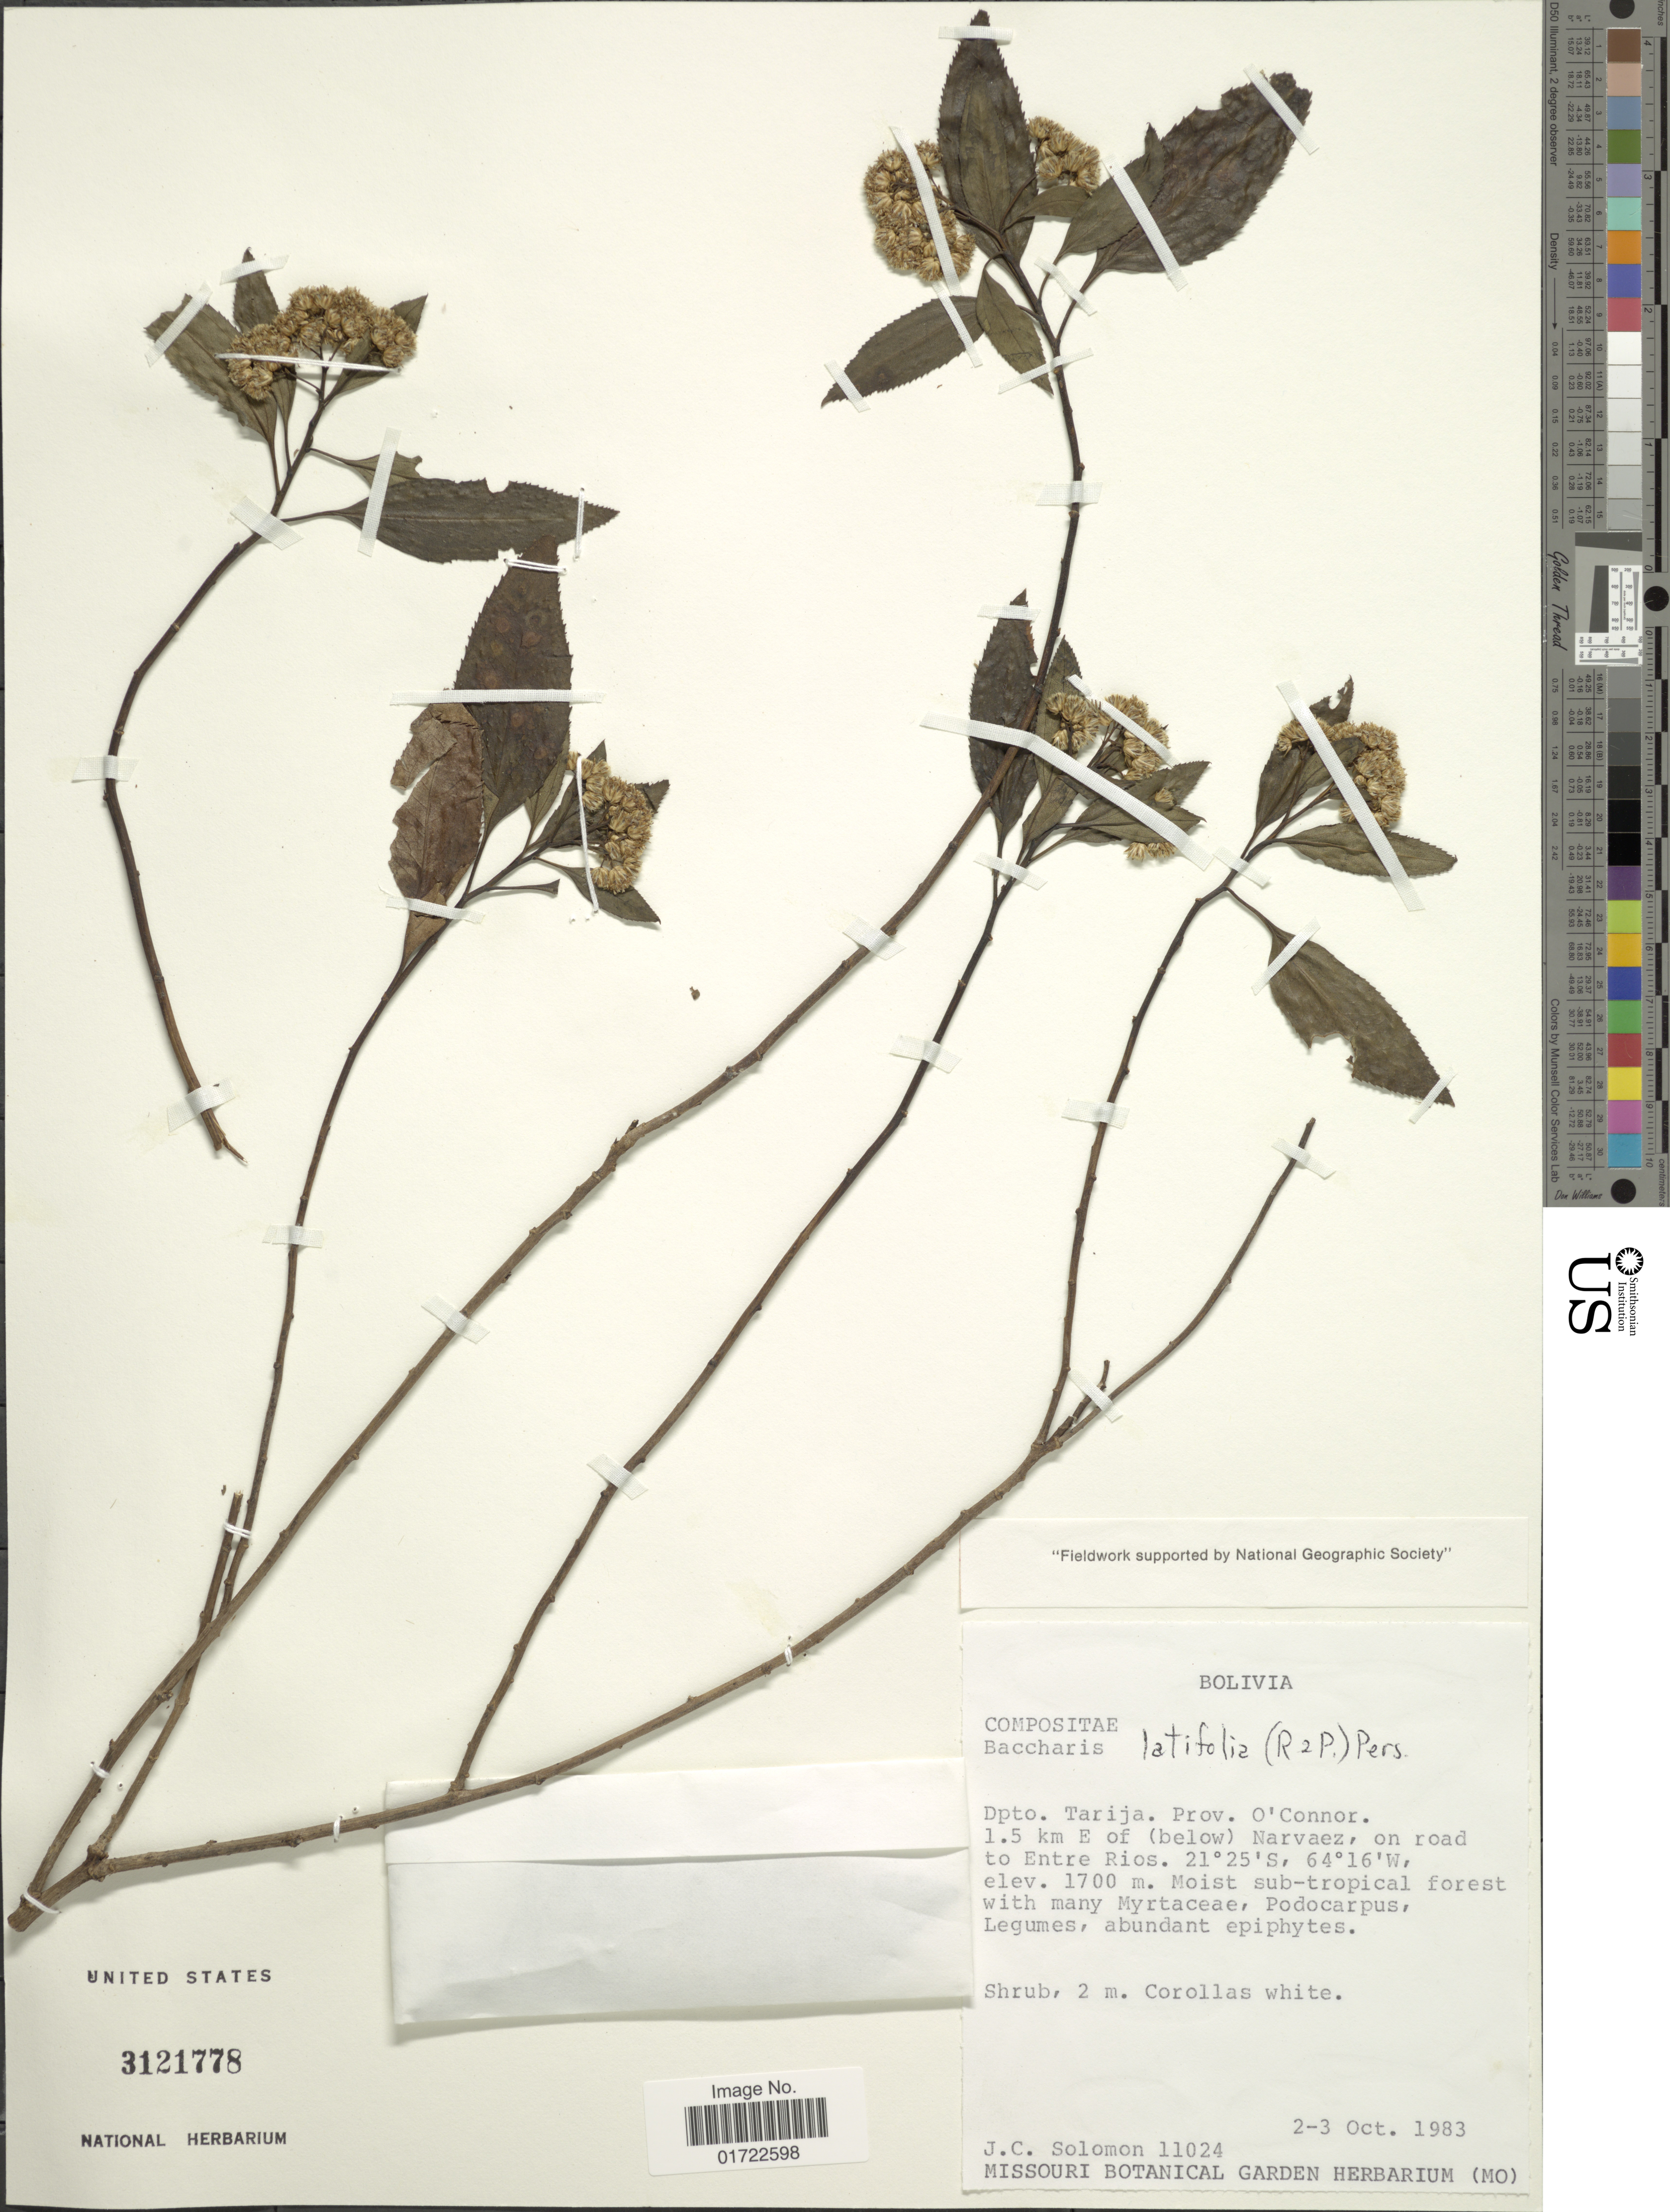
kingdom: Plantae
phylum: Tracheophyta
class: Magnoliopsida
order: Asterales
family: Asteraceae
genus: Baccharis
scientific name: Baccharis latifolia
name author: (Ruiz & Pav.) Pers.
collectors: J. C. Solomon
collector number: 11024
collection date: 1983-10-02/1983-10-03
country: Bolivia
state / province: Tarija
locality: Prov. O'Connor. 1.5 km E of (below) Narvaez, on road to Entre Rios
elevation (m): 1700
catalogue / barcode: US 3121778